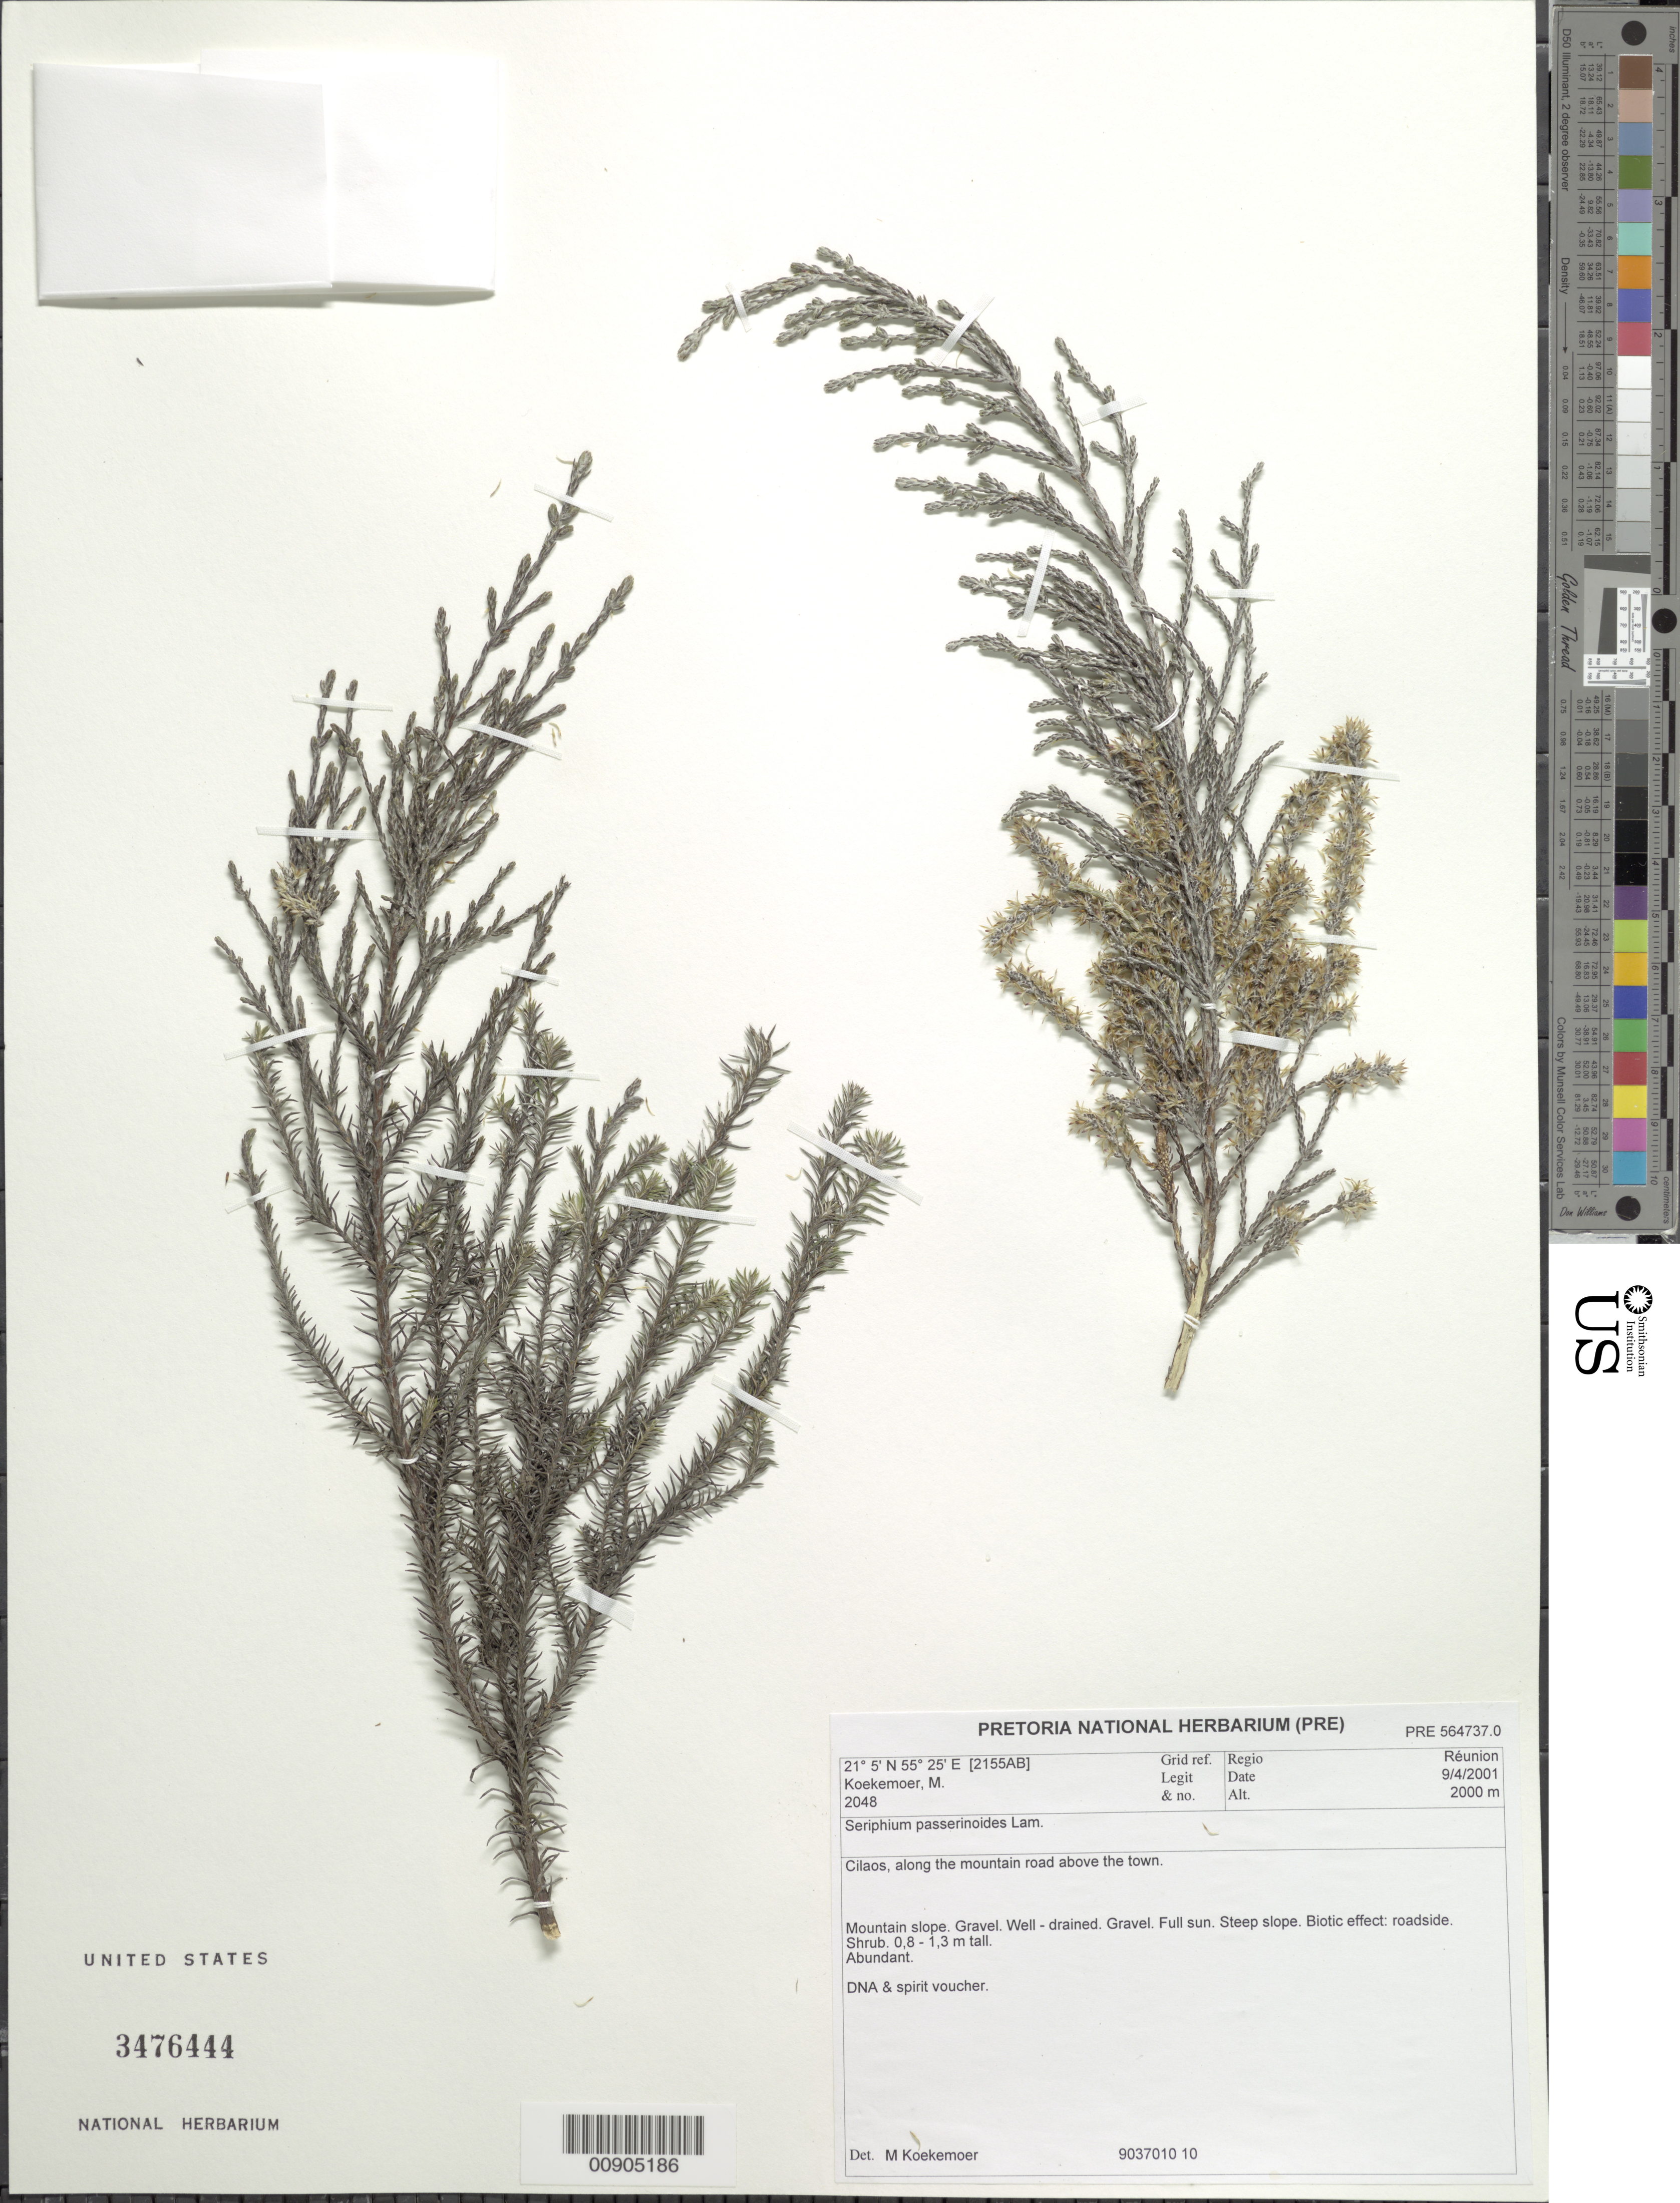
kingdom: Plantae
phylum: Tracheophyta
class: Magnoliopsida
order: Asterales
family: Asteraceae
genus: Seriphium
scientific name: Seriphium passerinoides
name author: Lam.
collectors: M. Koekemoer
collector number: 2048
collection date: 2001-04-09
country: Reunion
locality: Cilaos, along the mountain road above the town.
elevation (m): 2000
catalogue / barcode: US 3476444